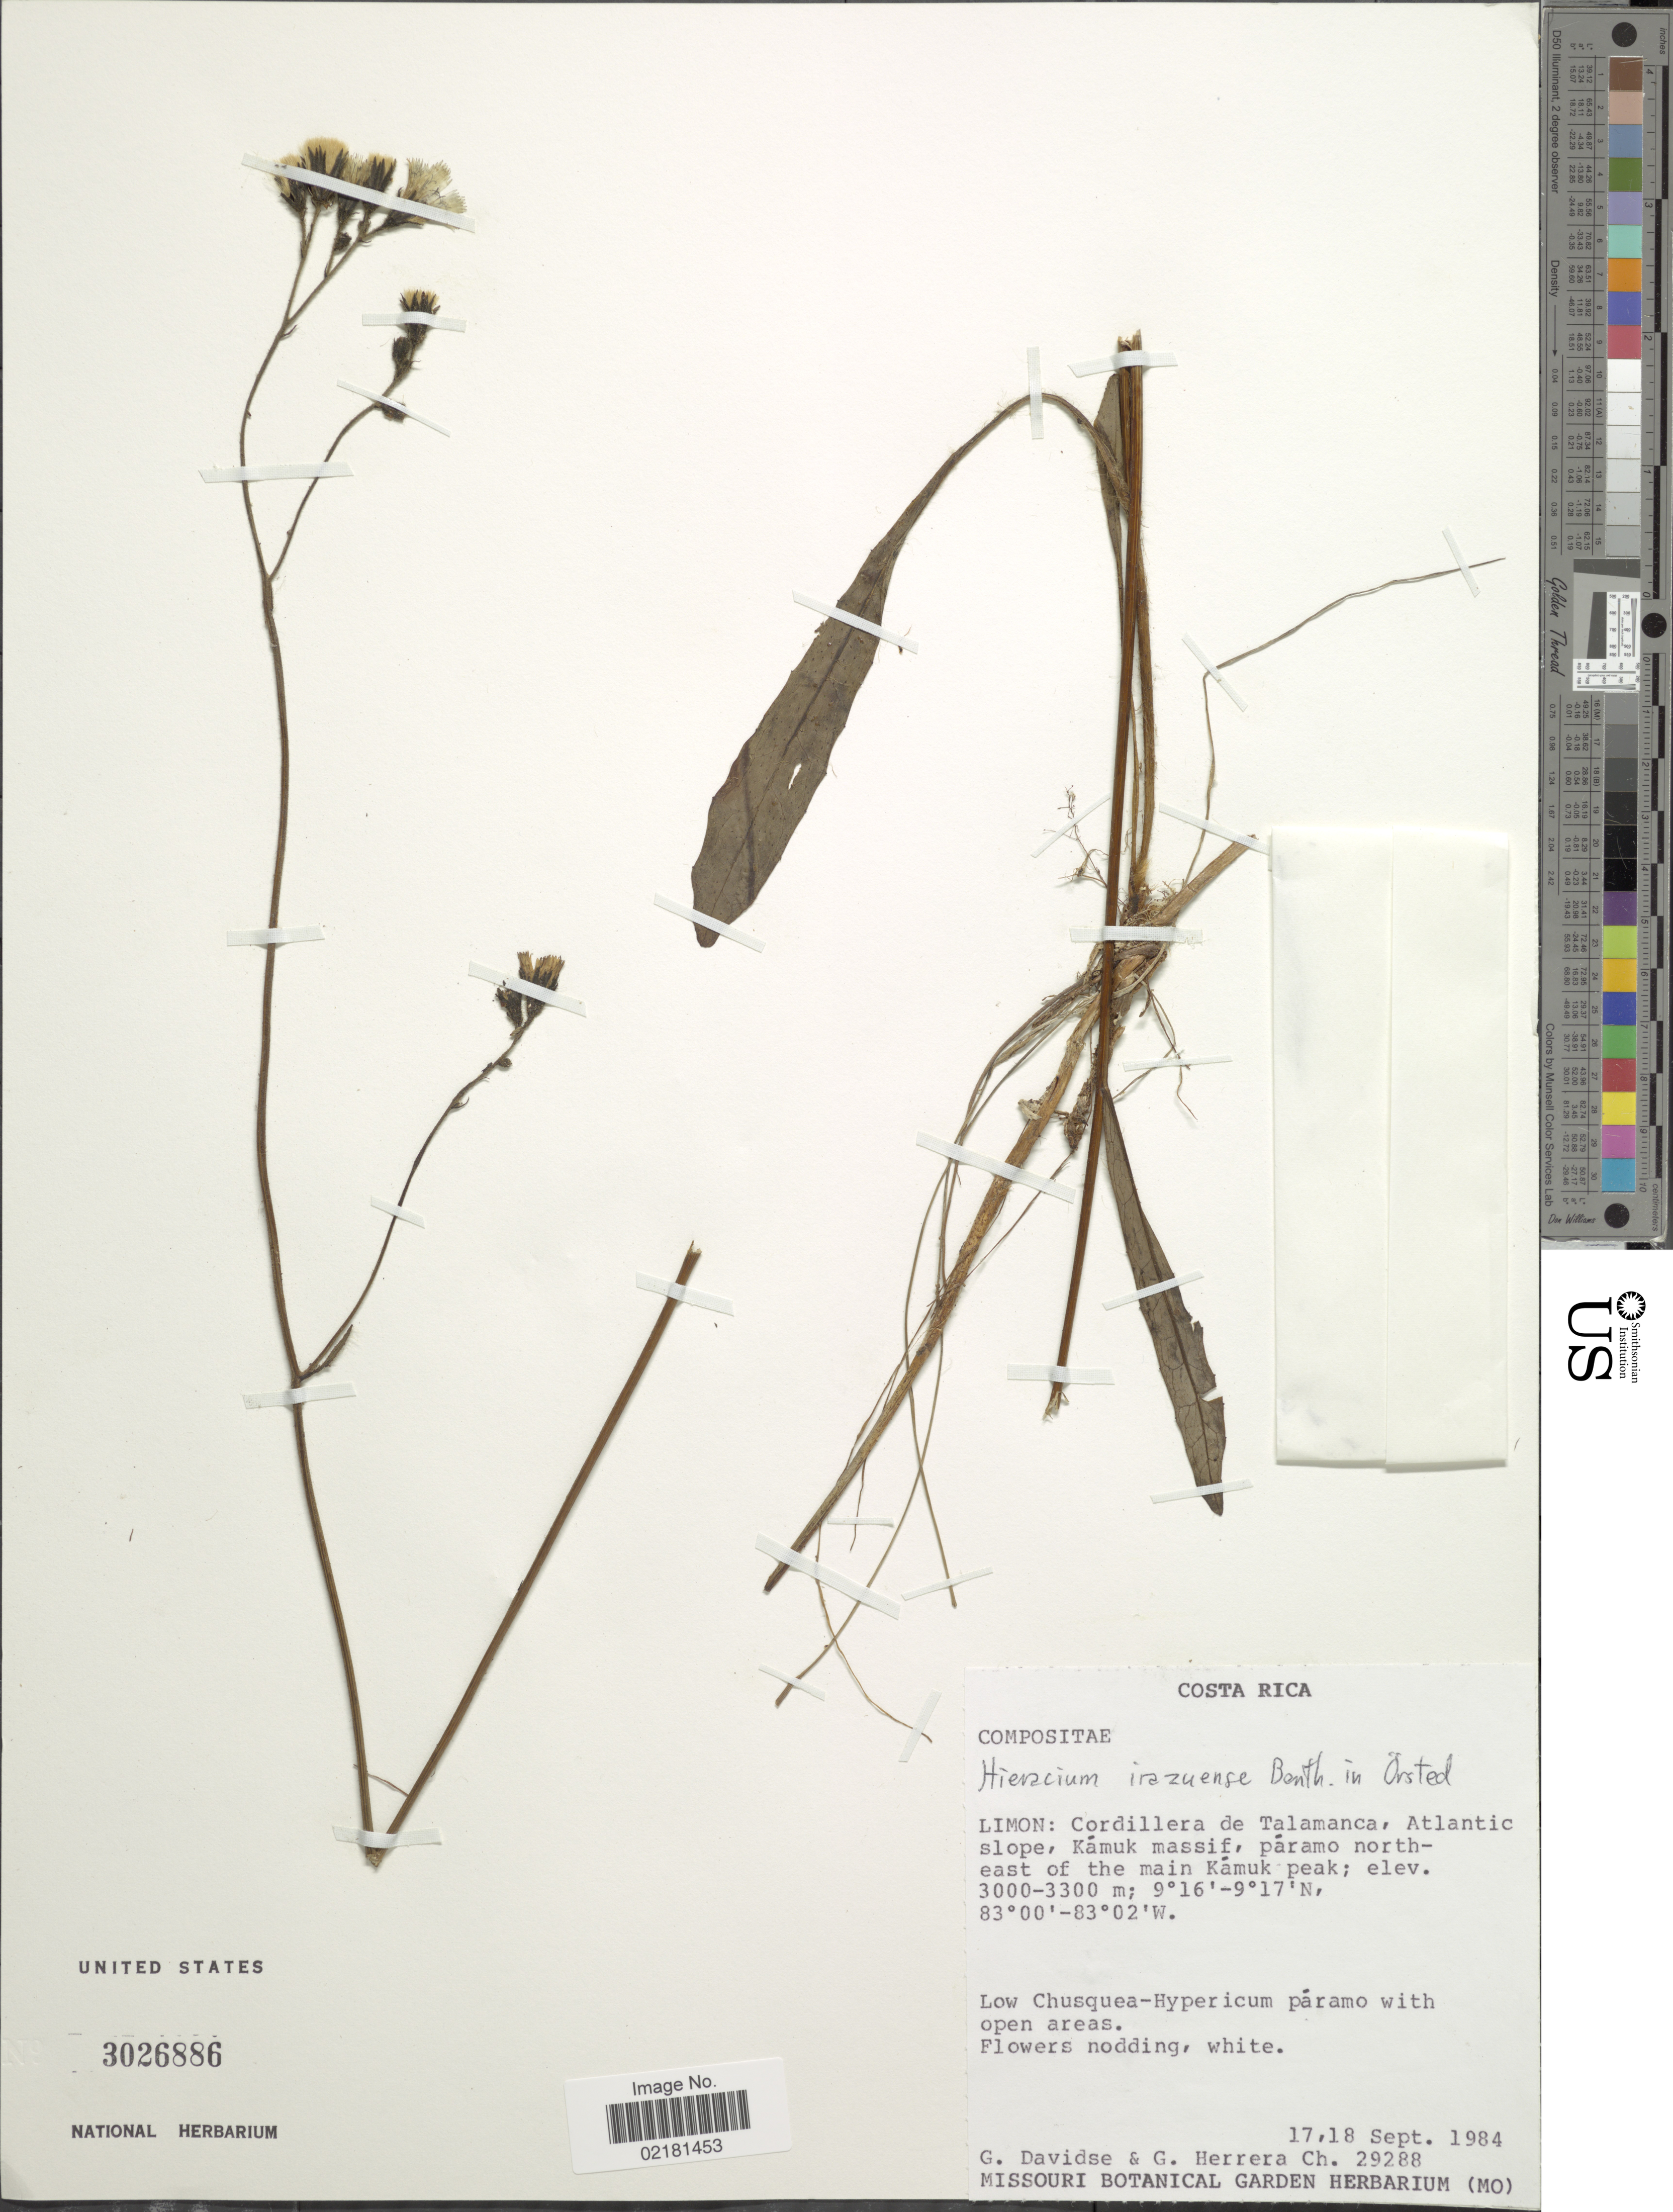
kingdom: Plantae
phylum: Tracheophyta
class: Magnoliopsida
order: Asterales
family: Asteraceae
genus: Hieracium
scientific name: Hieracium irasuense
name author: Benth.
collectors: G. Davidse & G. Herrera Ch.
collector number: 29288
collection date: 1984-09-17/1984-09-18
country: Costa Rica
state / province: Limón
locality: Cordillera de Talamanca, Atlantic slope, Kamuk massif, paramo north-east of the main Kamuk peak.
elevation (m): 3000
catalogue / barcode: US 3026886